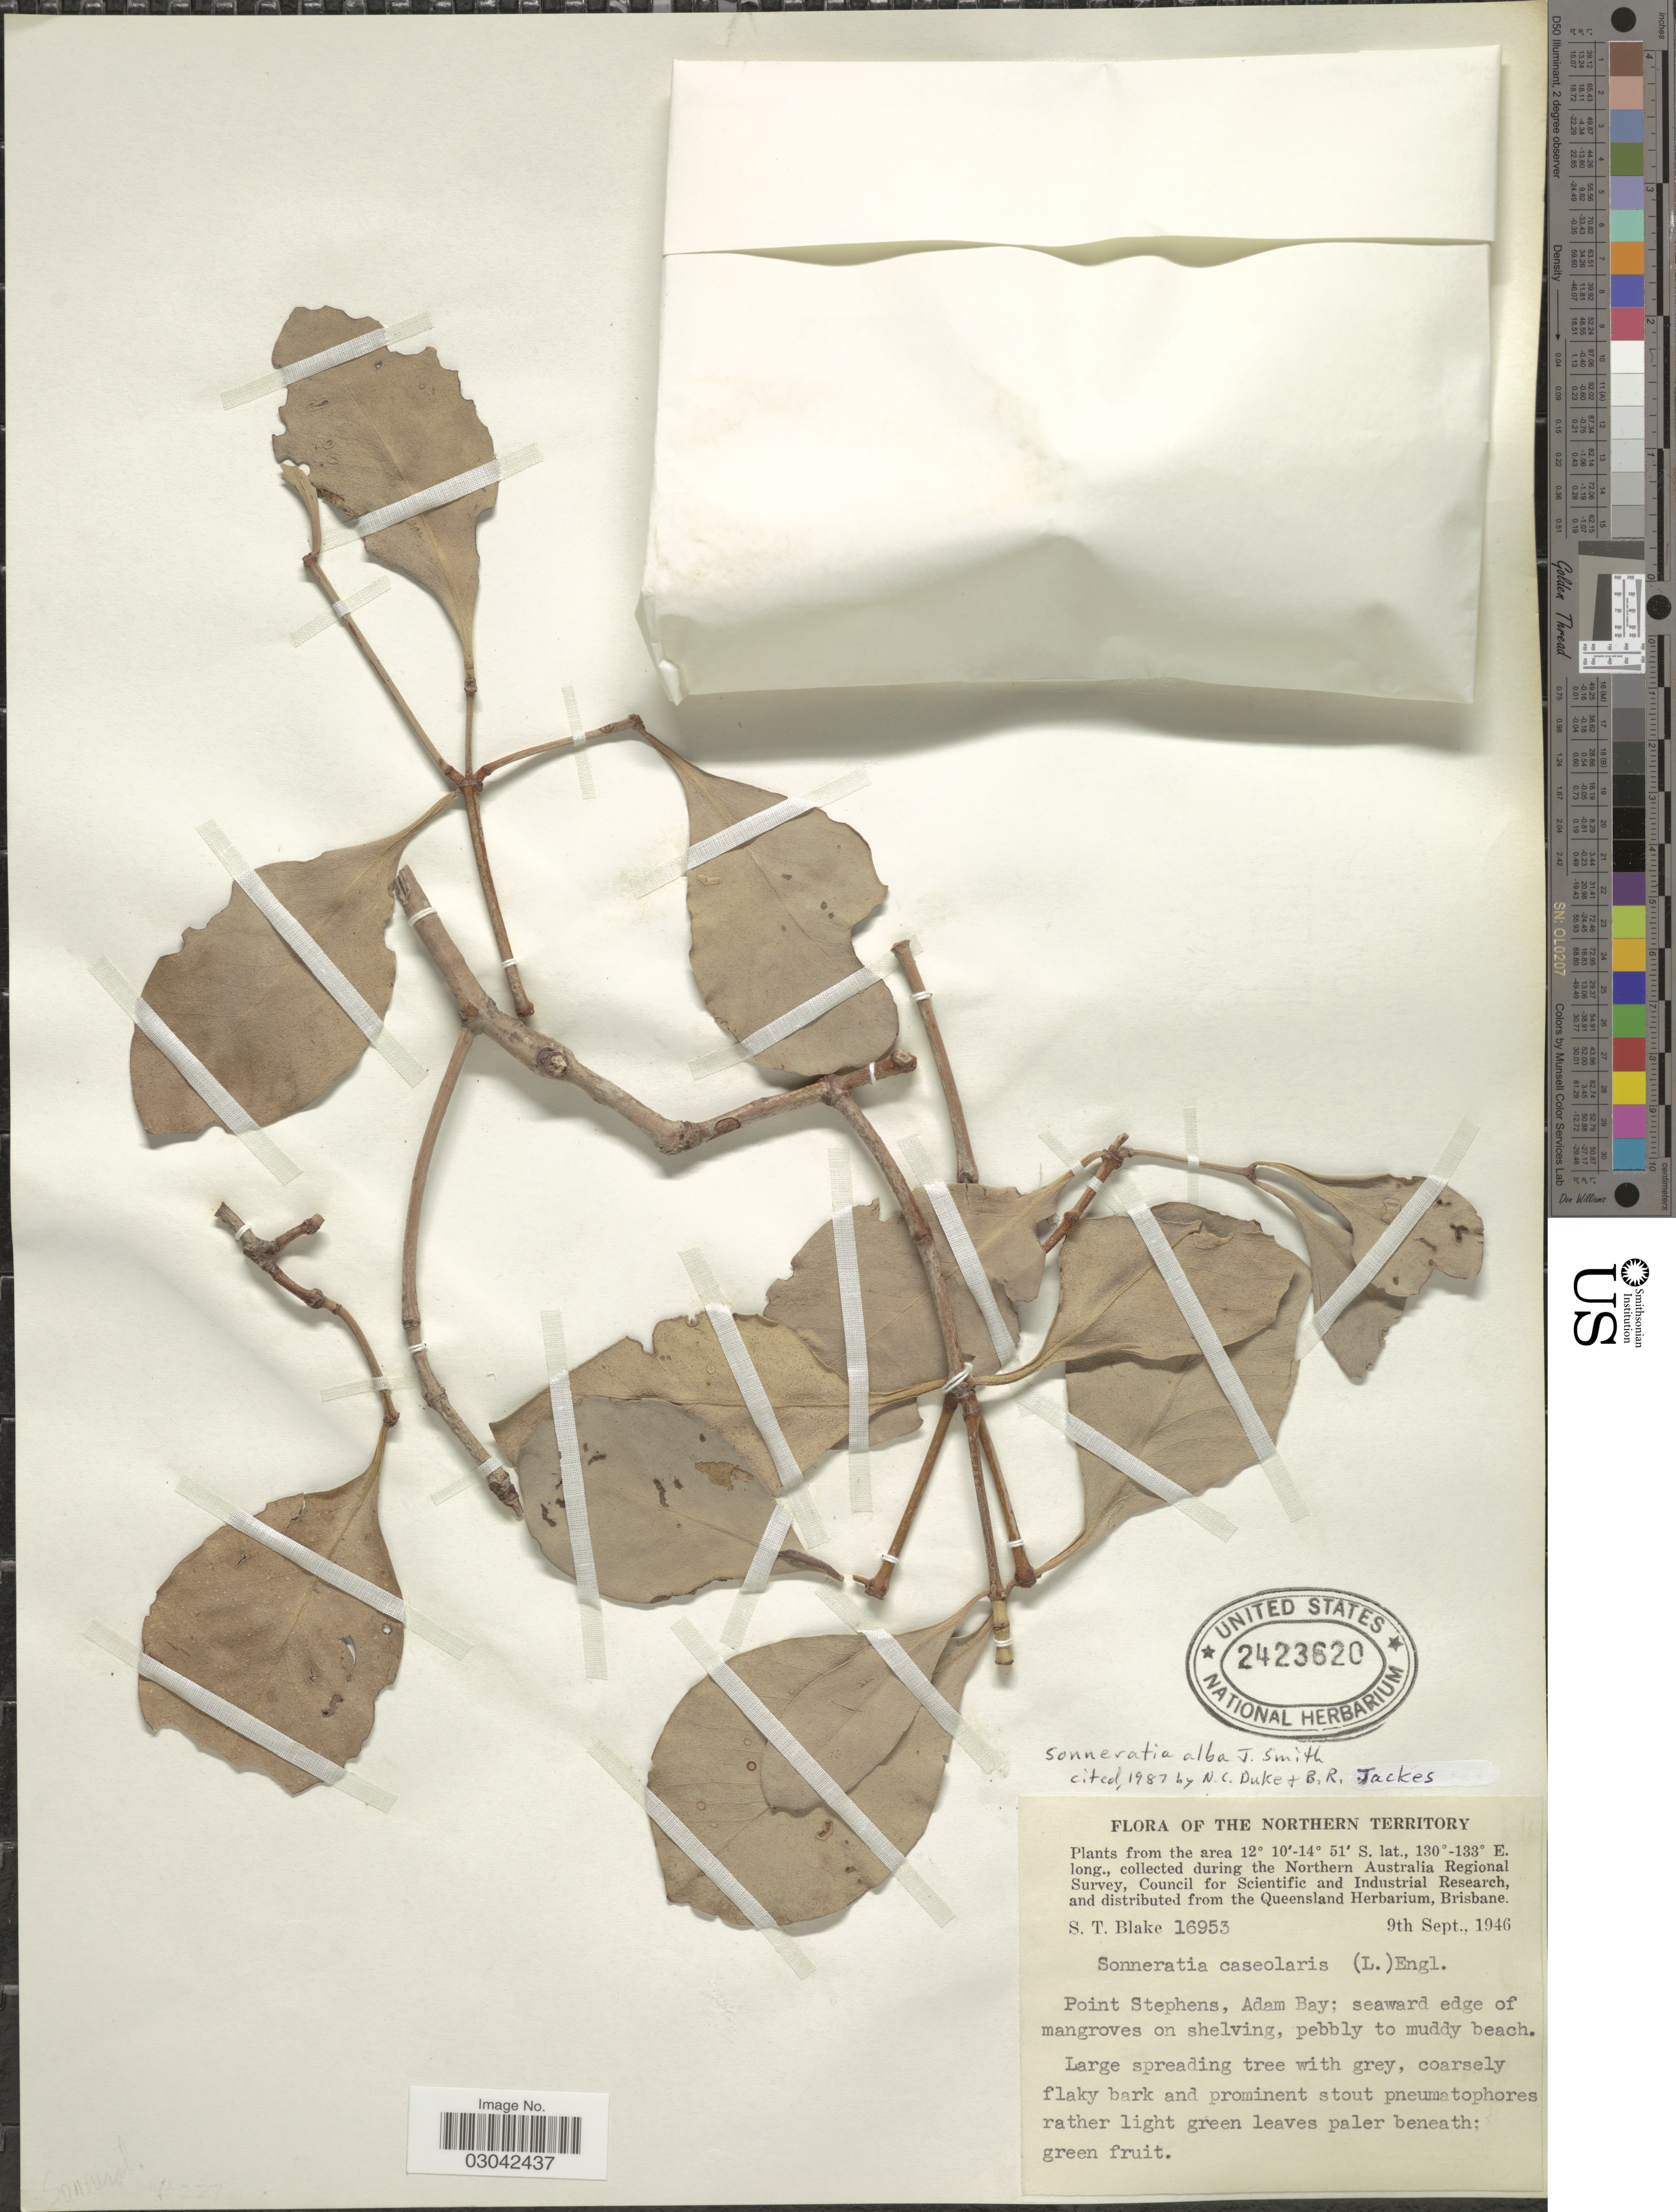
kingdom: Plantae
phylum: Tracheophyta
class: Magnoliopsida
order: Myrtales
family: Lythraceae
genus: Sonneratia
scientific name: Sonneratia alba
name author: Sm.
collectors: S. T. Blake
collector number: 16953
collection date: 1946-09-09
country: Australia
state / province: Northern Territory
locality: Northern Australia. Point Stephans, Adam Bay; seaward edge of mangroves on shelving.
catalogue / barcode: US 2423620